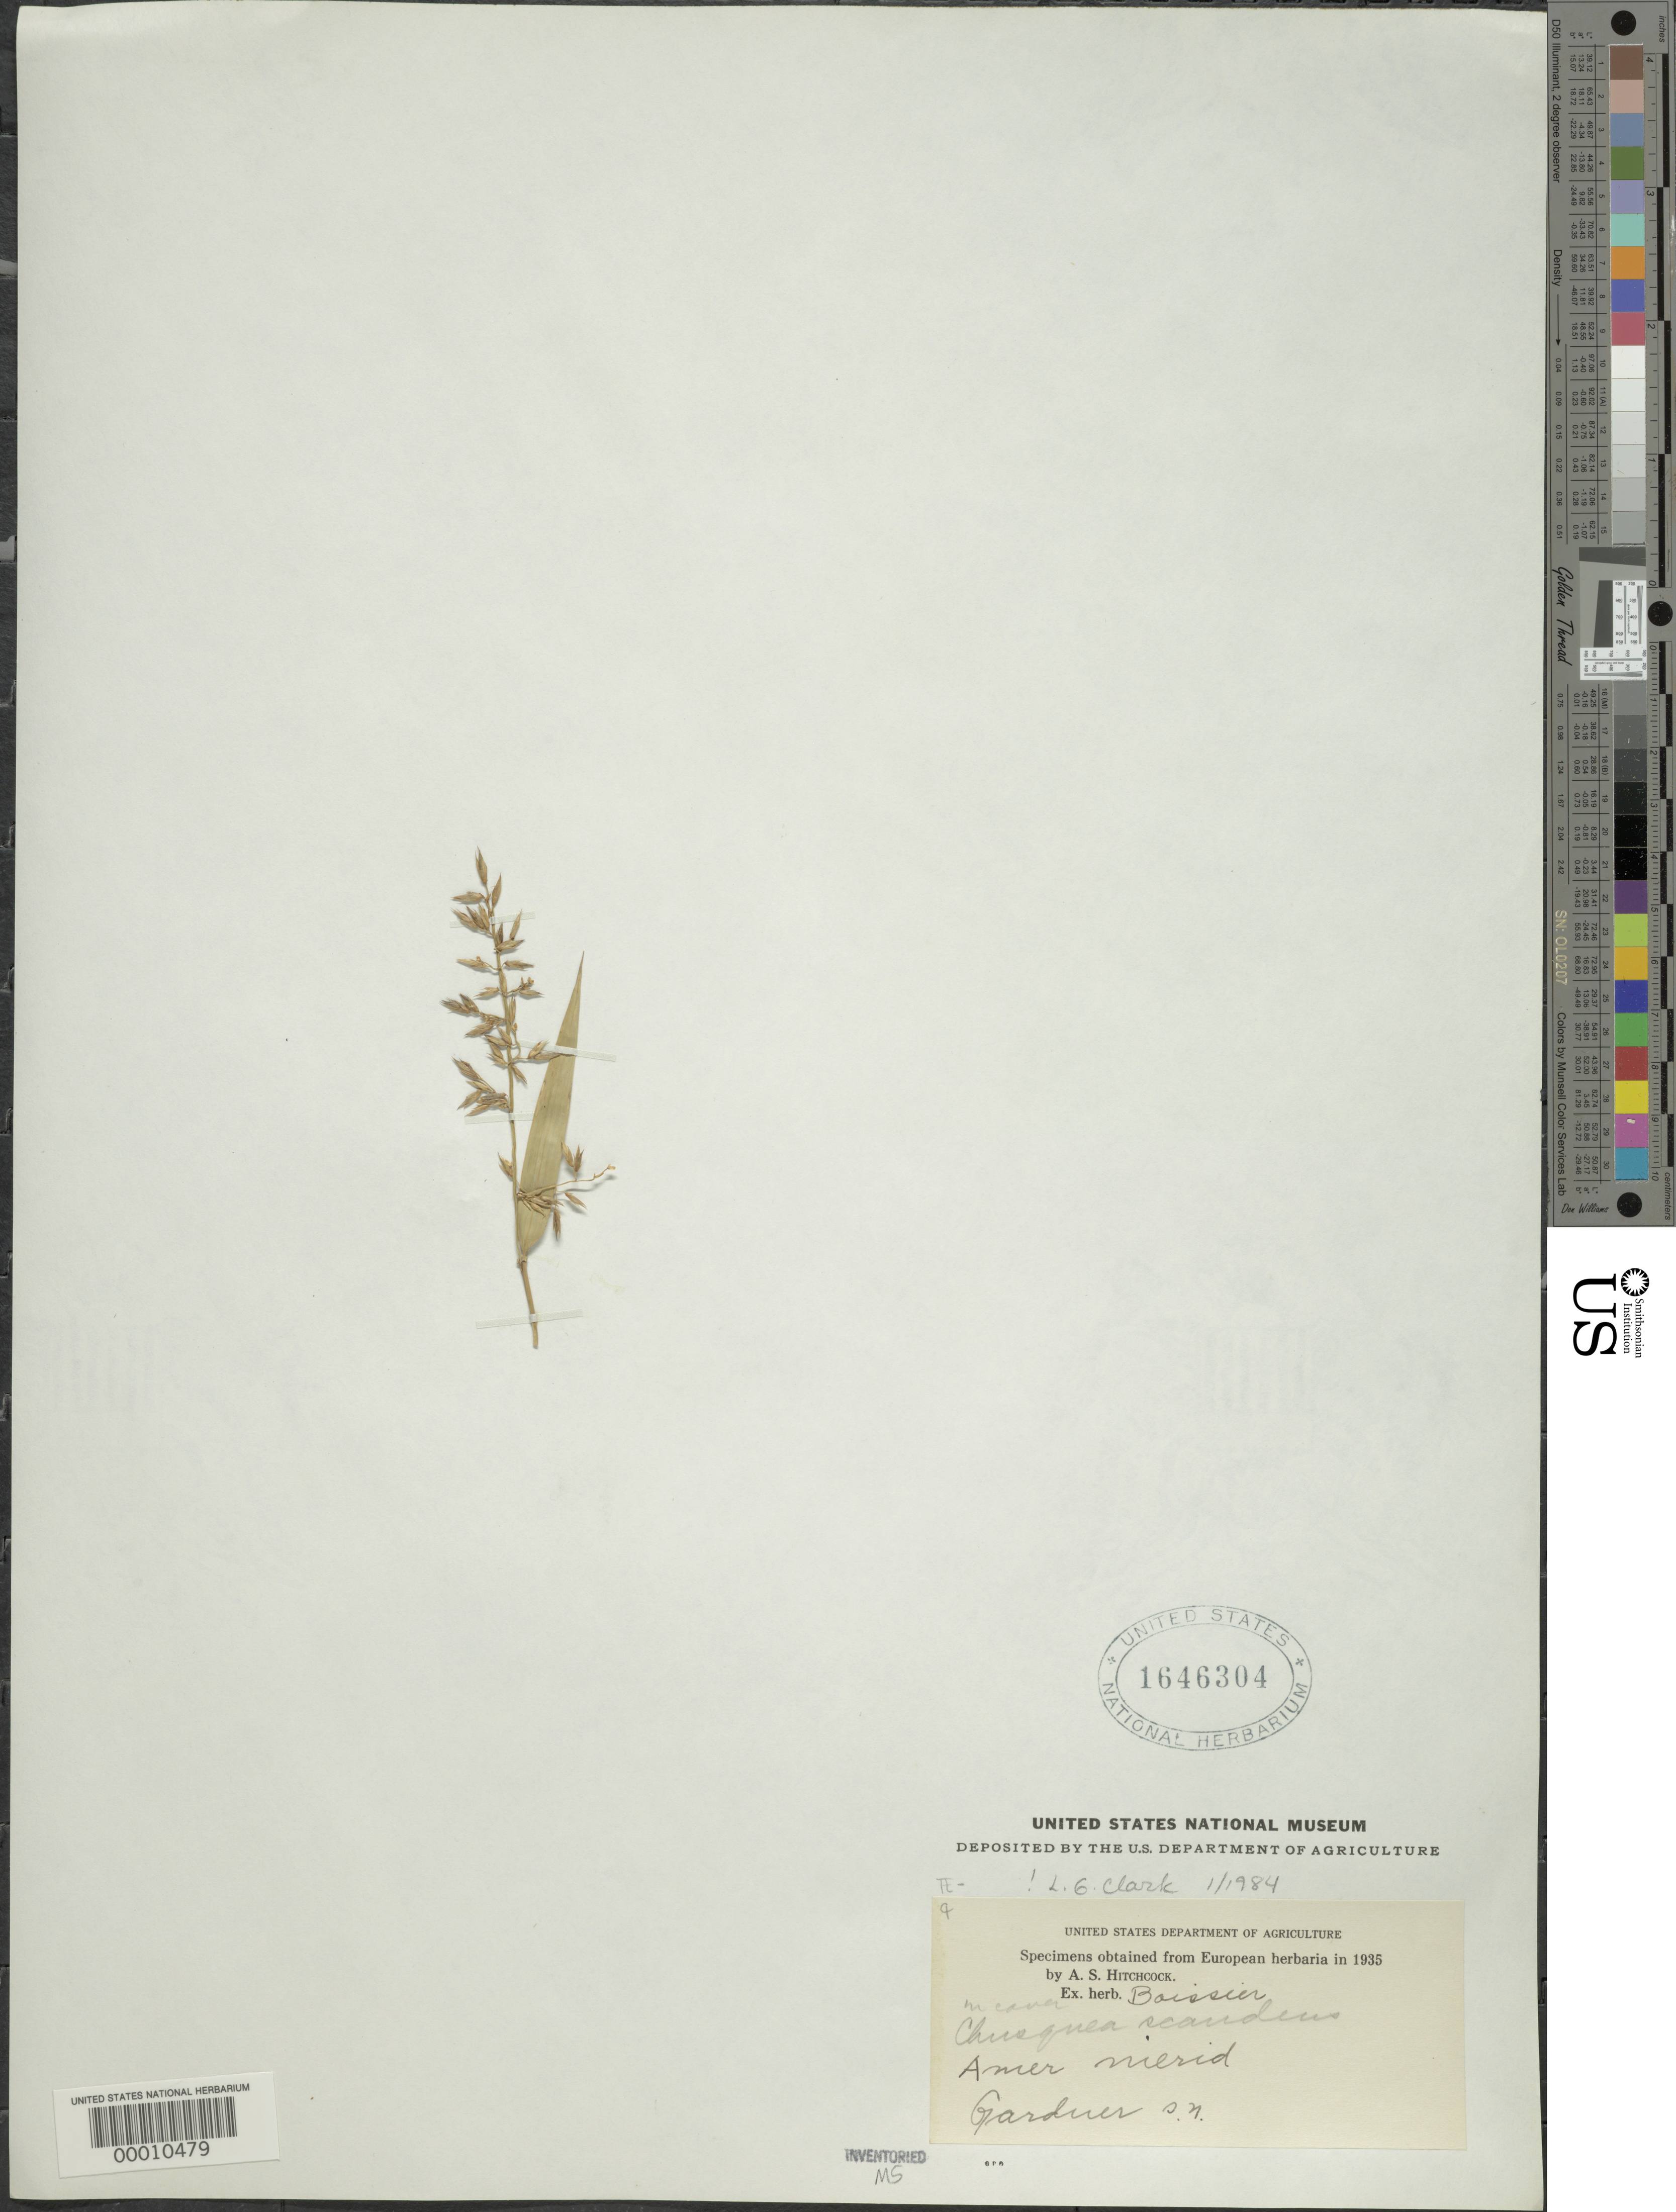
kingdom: Plantae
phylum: Tracheophyta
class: Liliopsida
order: Poales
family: Poaceae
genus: Chusquea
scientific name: Chusquea scandens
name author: Kunth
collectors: -- Gardner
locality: Amer merid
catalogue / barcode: US 1646304